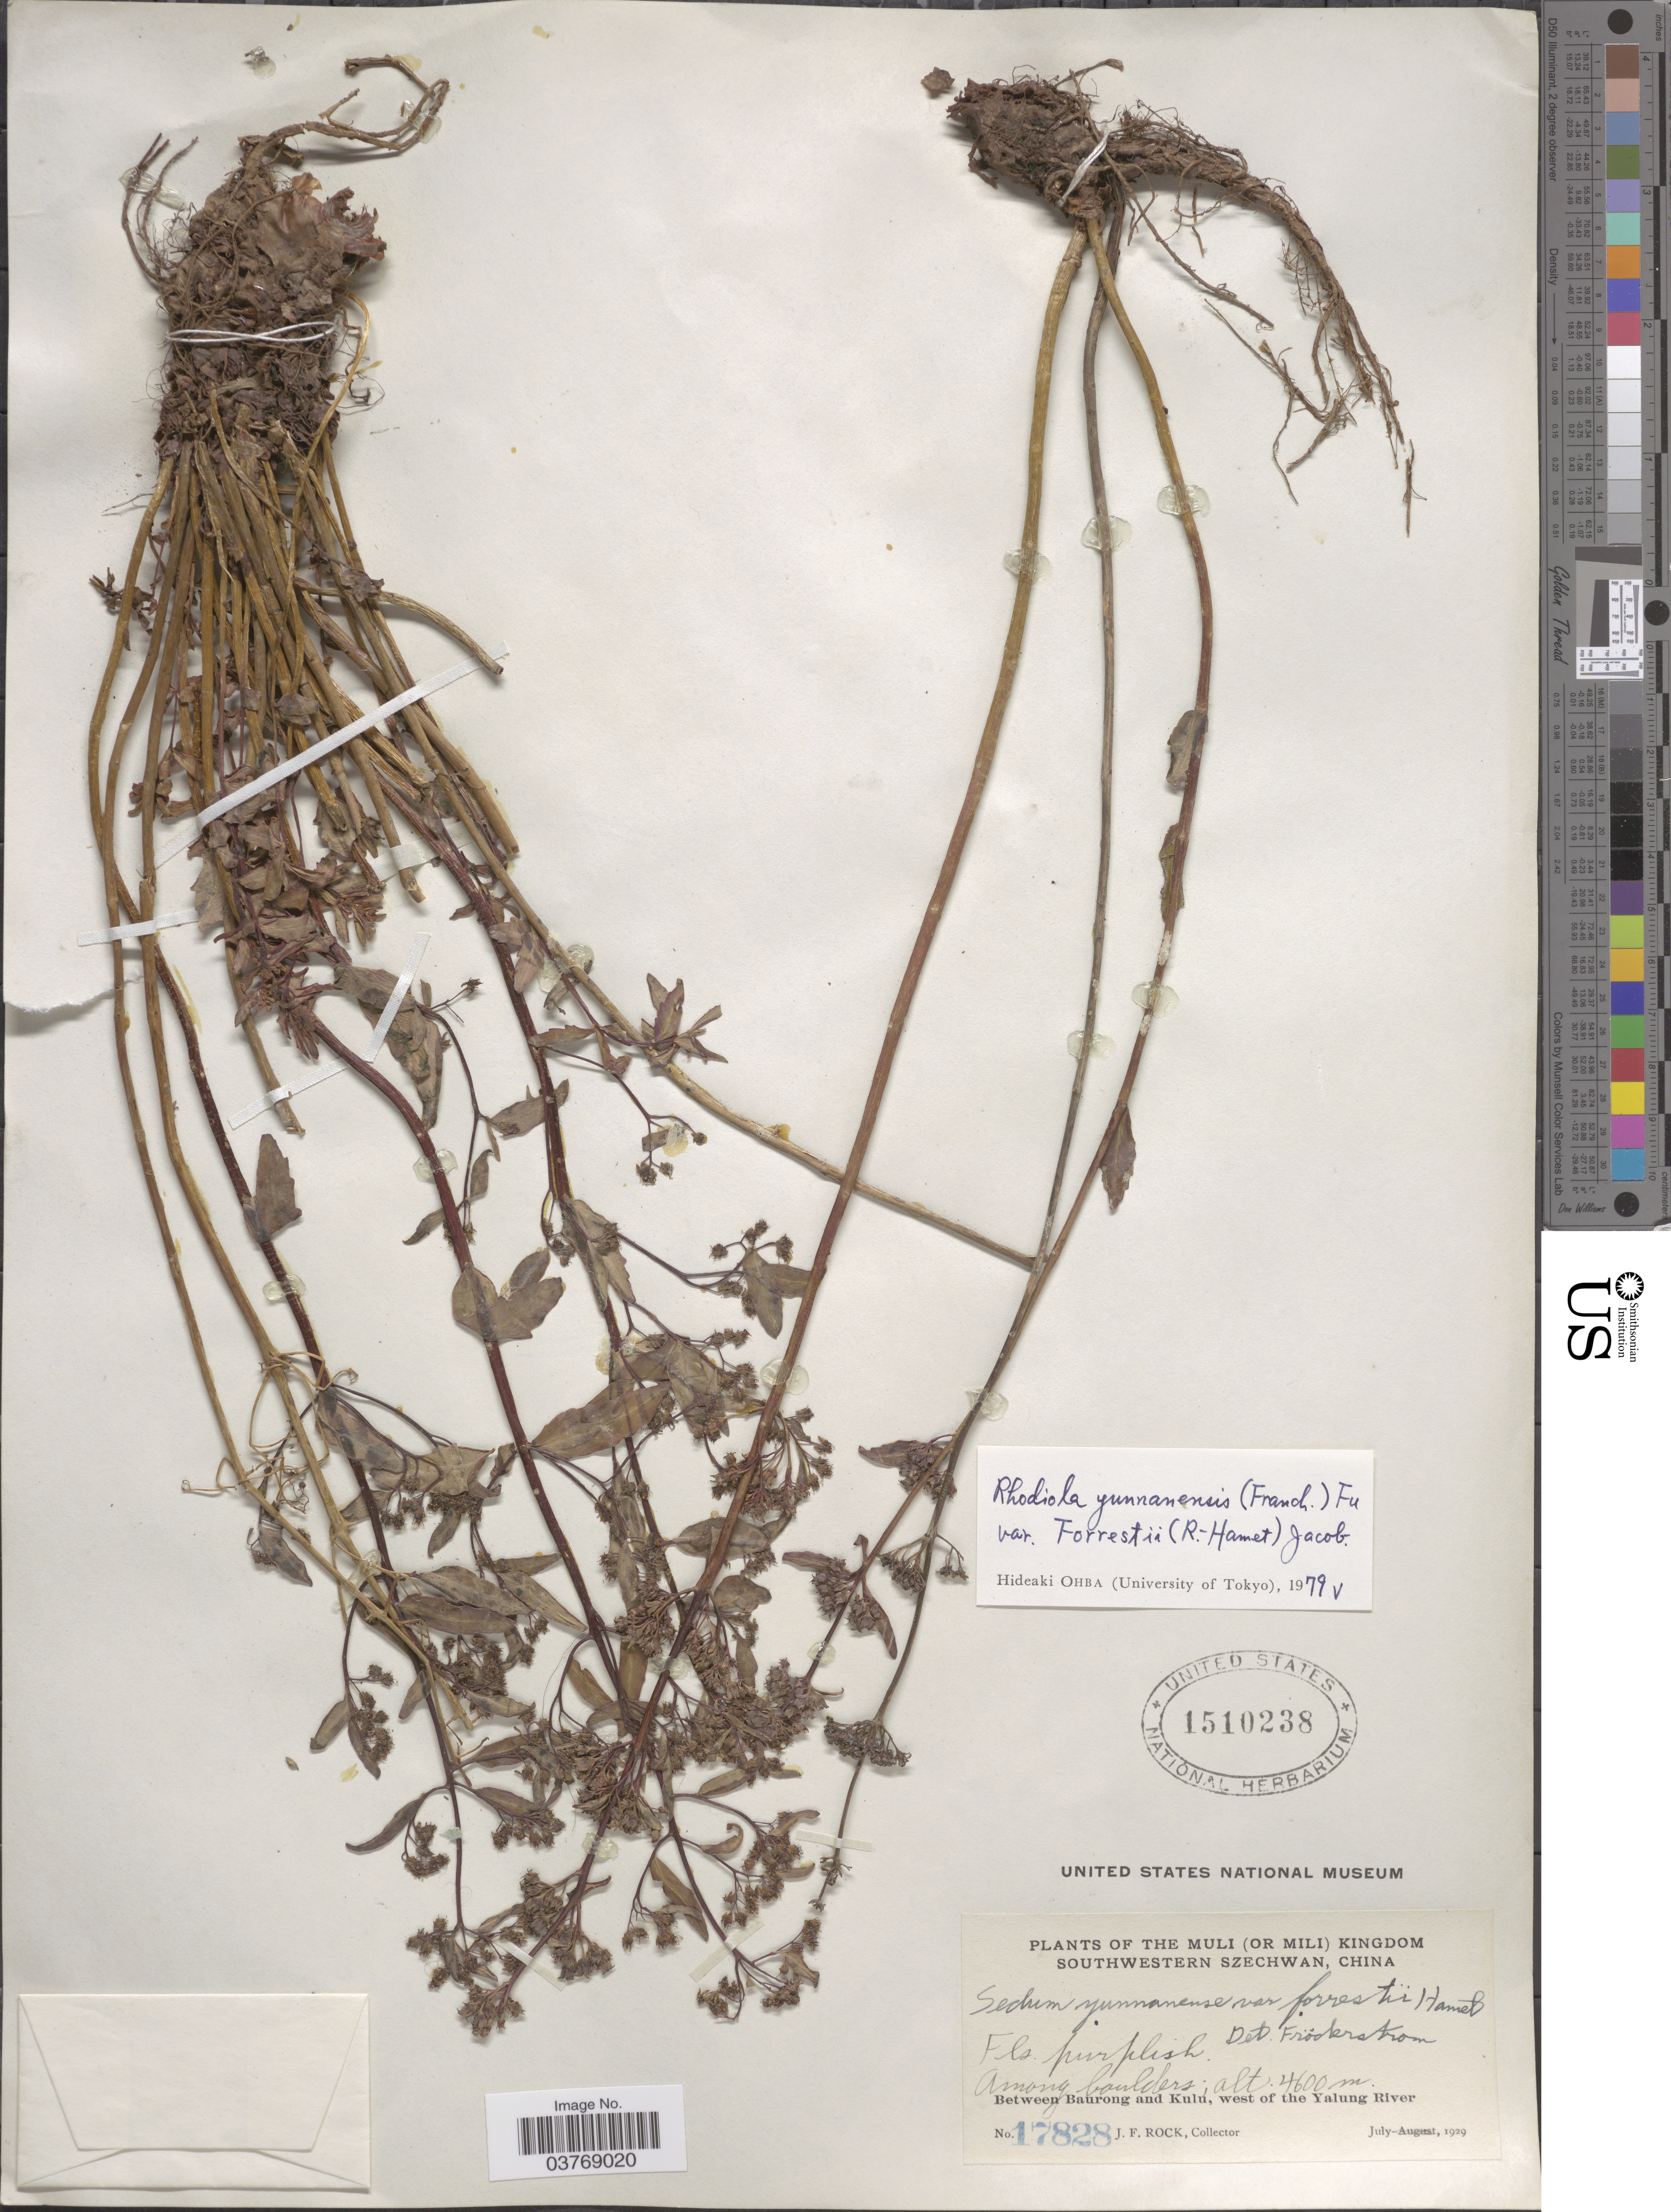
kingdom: Plantae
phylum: Tracheophyta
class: Magnoliopsida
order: Saxifragales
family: Crassulaceae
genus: Rhodiola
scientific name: Rhodiola yunnanensis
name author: (Franch.) S.H. Fu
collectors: J. Rock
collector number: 17828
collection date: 1929-07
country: China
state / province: Sichuan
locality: The Muli (or Mili) Kingdom. Southwestern Szechwan. Among boulders. Between Baurong and Kulu, west of the Yalung River.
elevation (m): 4600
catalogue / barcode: US 1510238